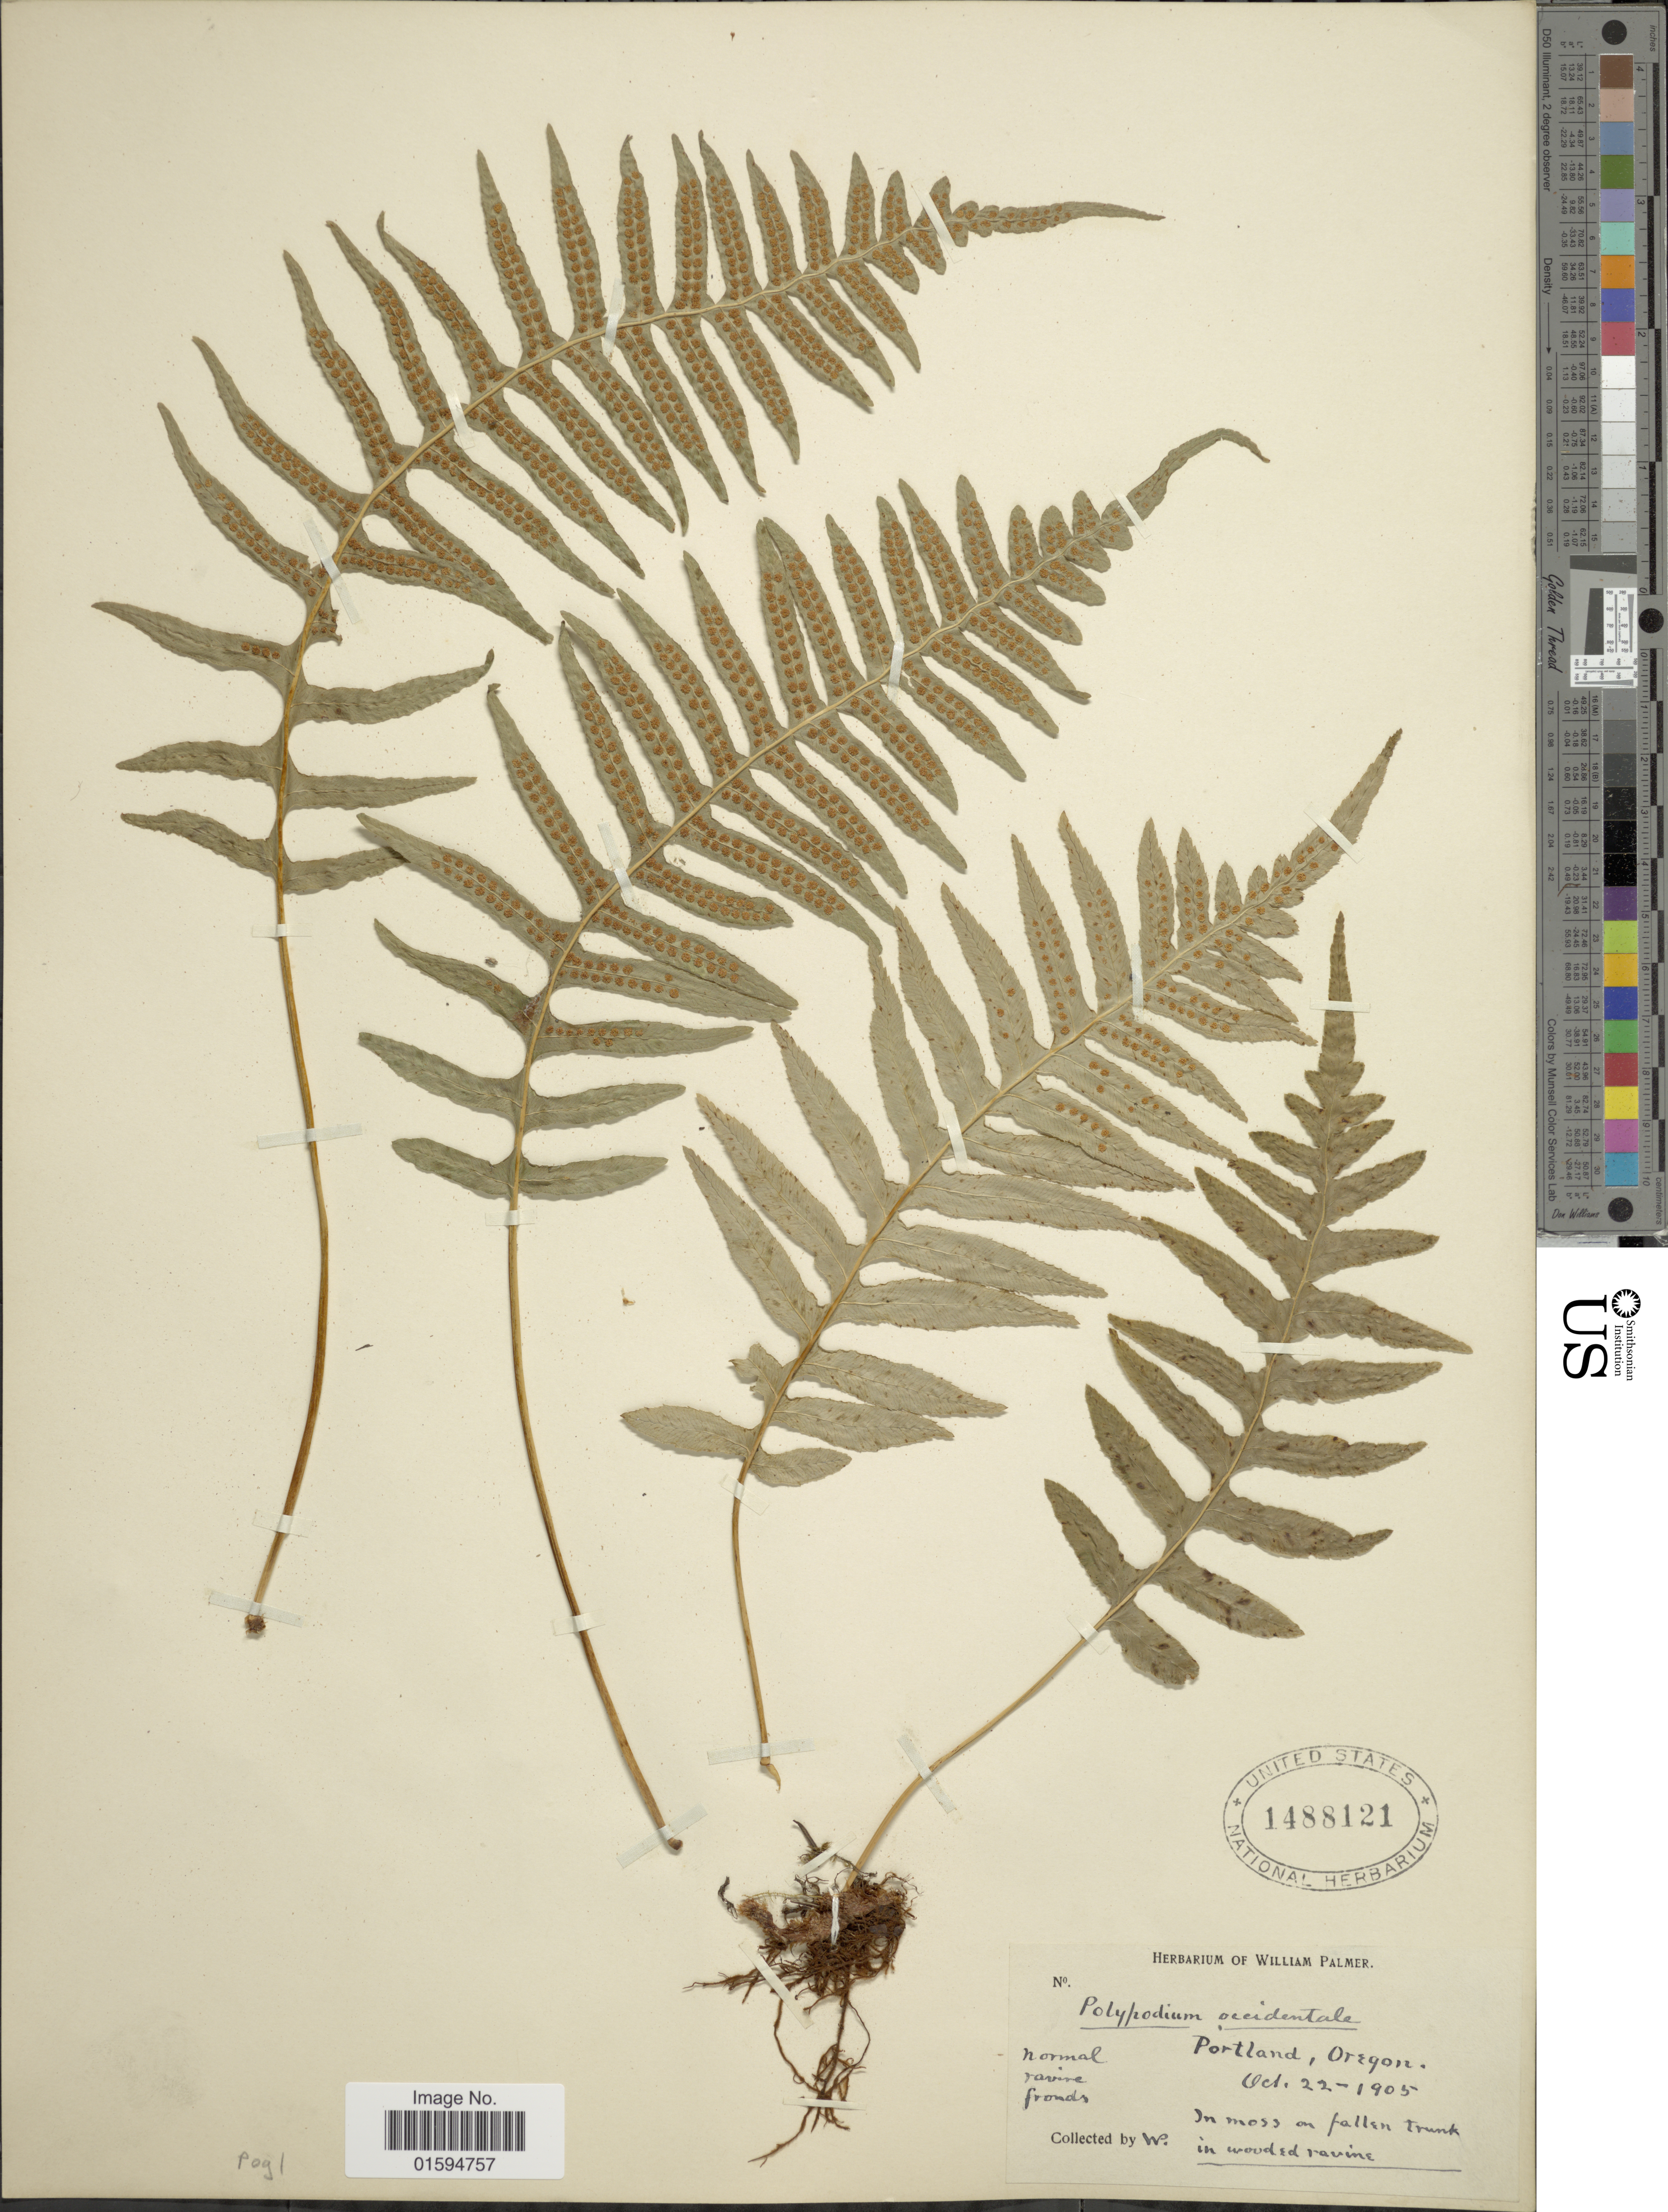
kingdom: Plantae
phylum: Tracheophyta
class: Polypodiopsida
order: Polypodiales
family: Polypodiaceae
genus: Polypodium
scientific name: Polypodium glycyrrhiza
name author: D.C. Eaton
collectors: W. Palmer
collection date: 1905-10-22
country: United States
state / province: Oregon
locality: Portland, Oregon.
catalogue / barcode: US 1488121